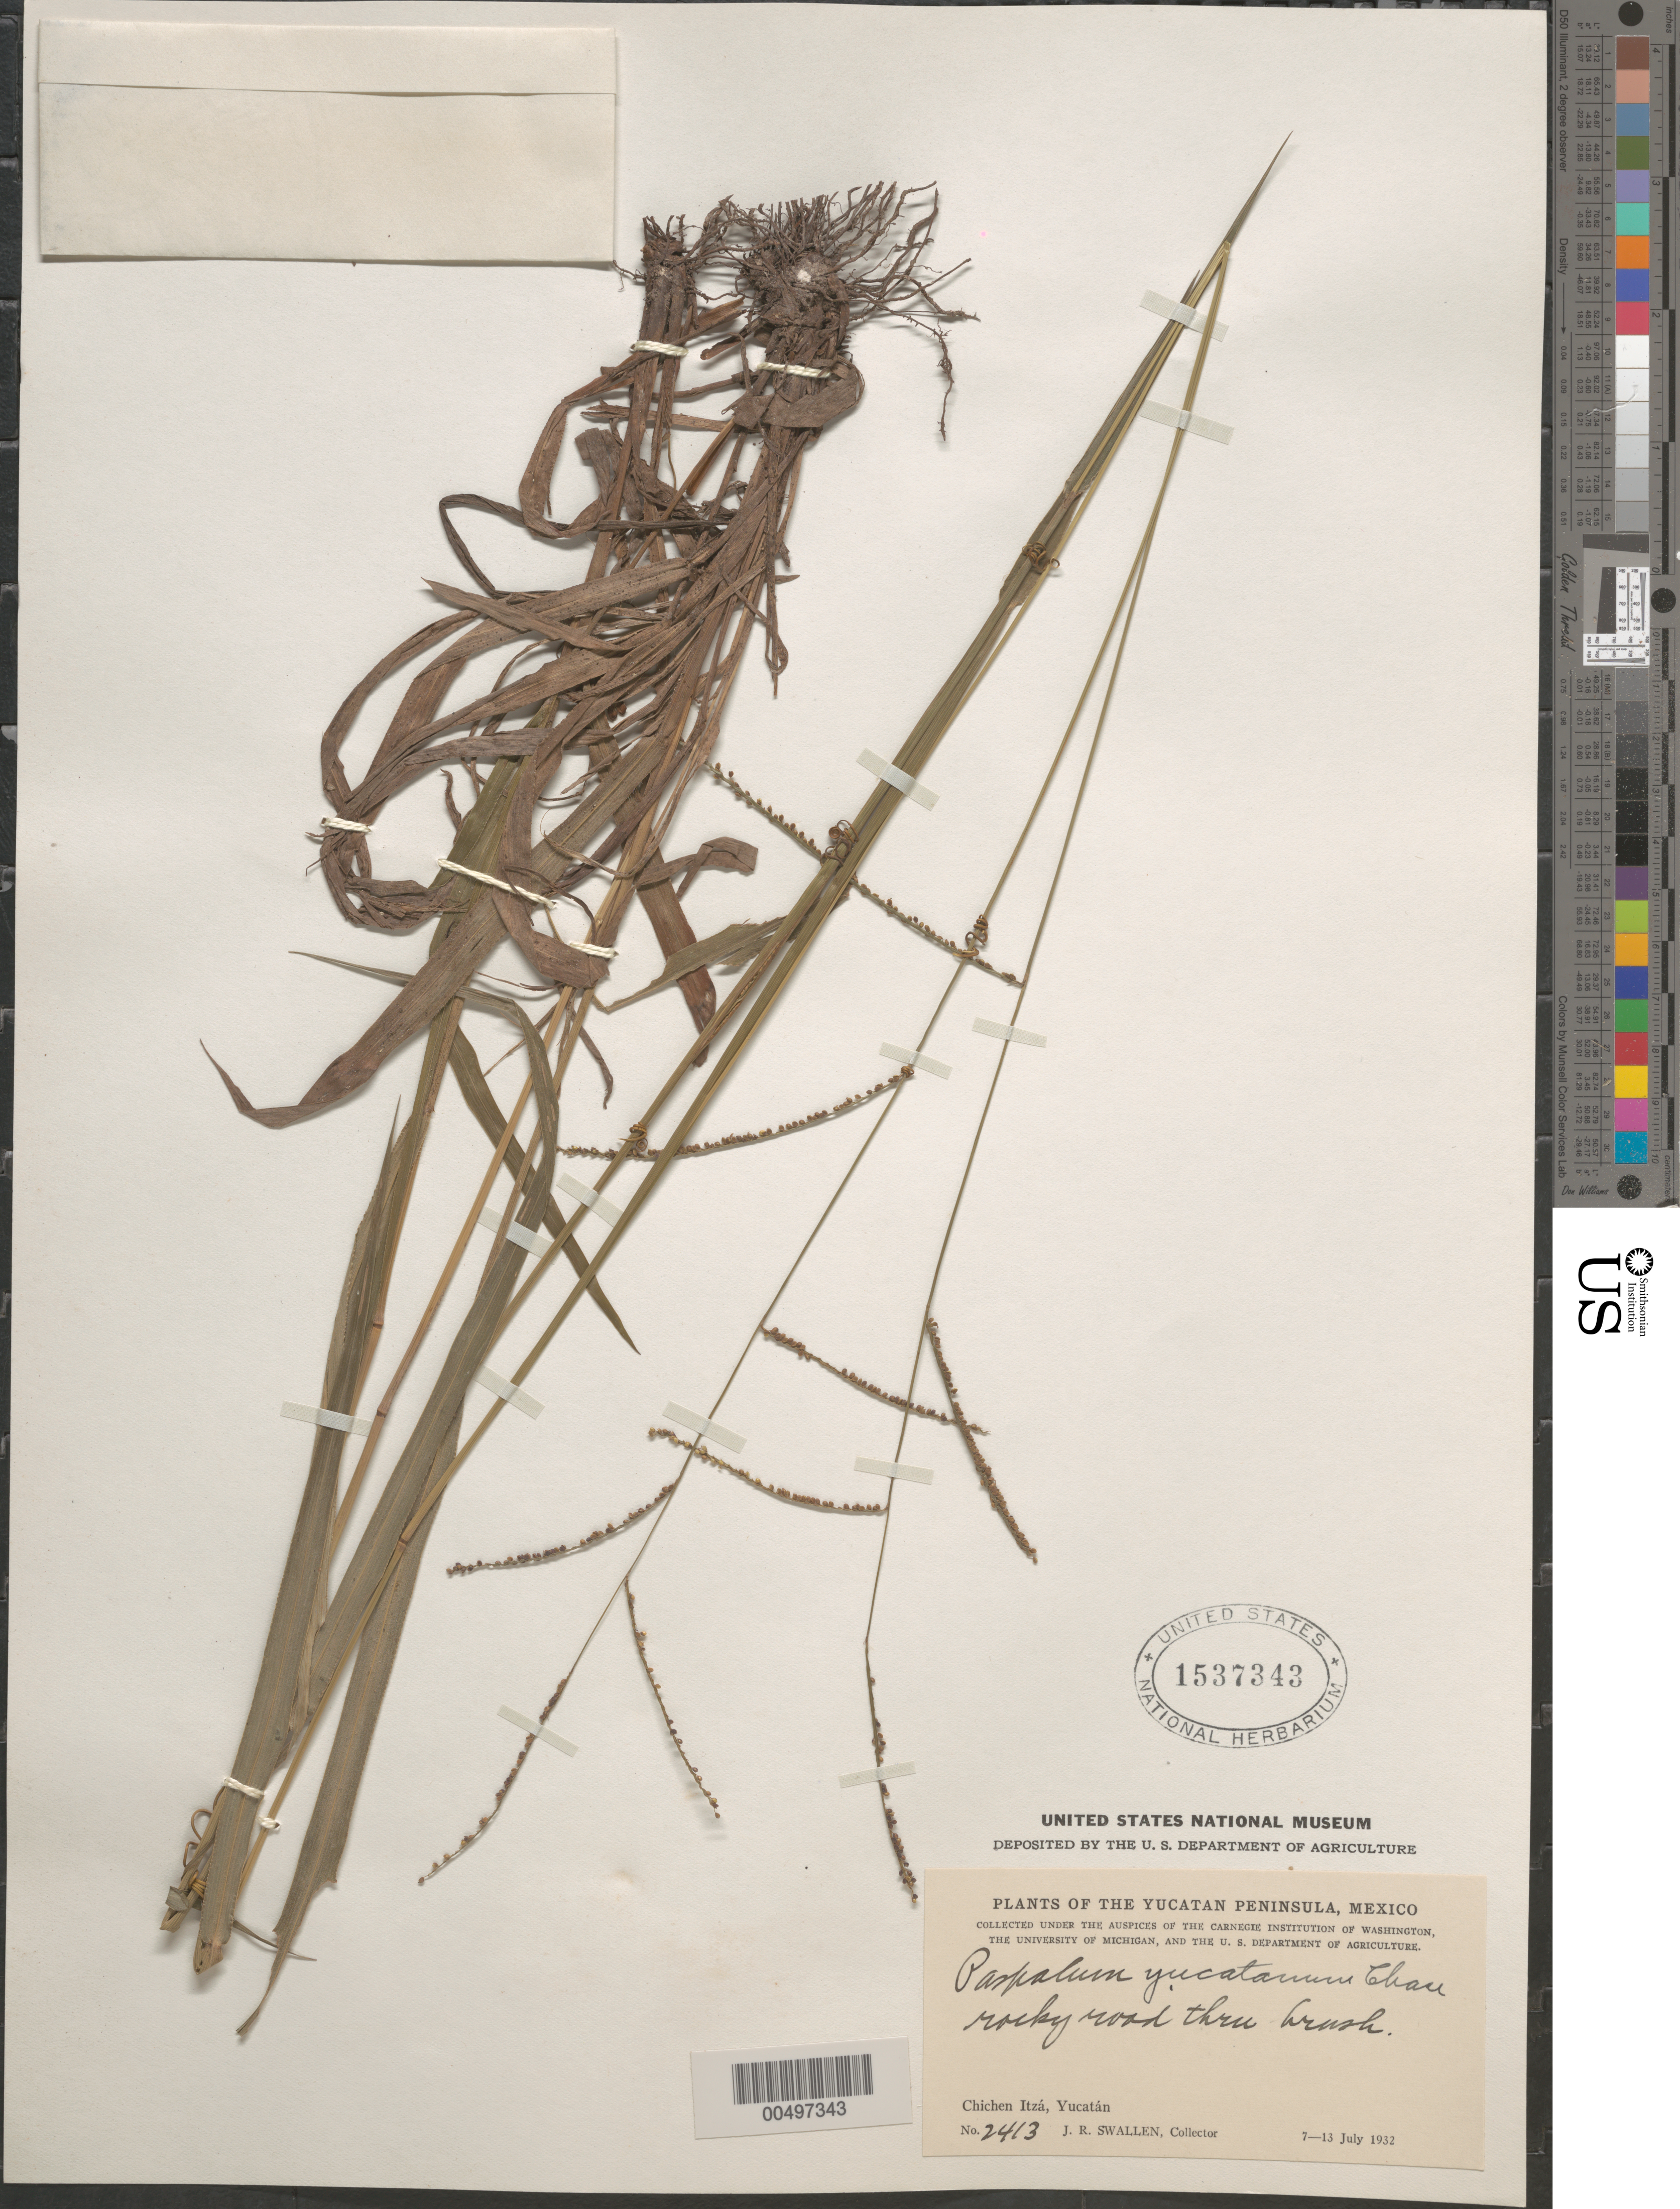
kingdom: Plantae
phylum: Tracheophyta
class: Liliopsida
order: Poales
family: Poaceae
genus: Paspalum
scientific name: Paspalum blodgettii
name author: Chapm.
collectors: J. R. Swallen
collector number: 2413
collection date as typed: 7 Jul 1932 to 13 Jul 1932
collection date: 1932-07-07/1932-07-13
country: Mexico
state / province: Yucatan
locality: Yucatan Peninsula, Chichen Itz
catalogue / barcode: US 1537343